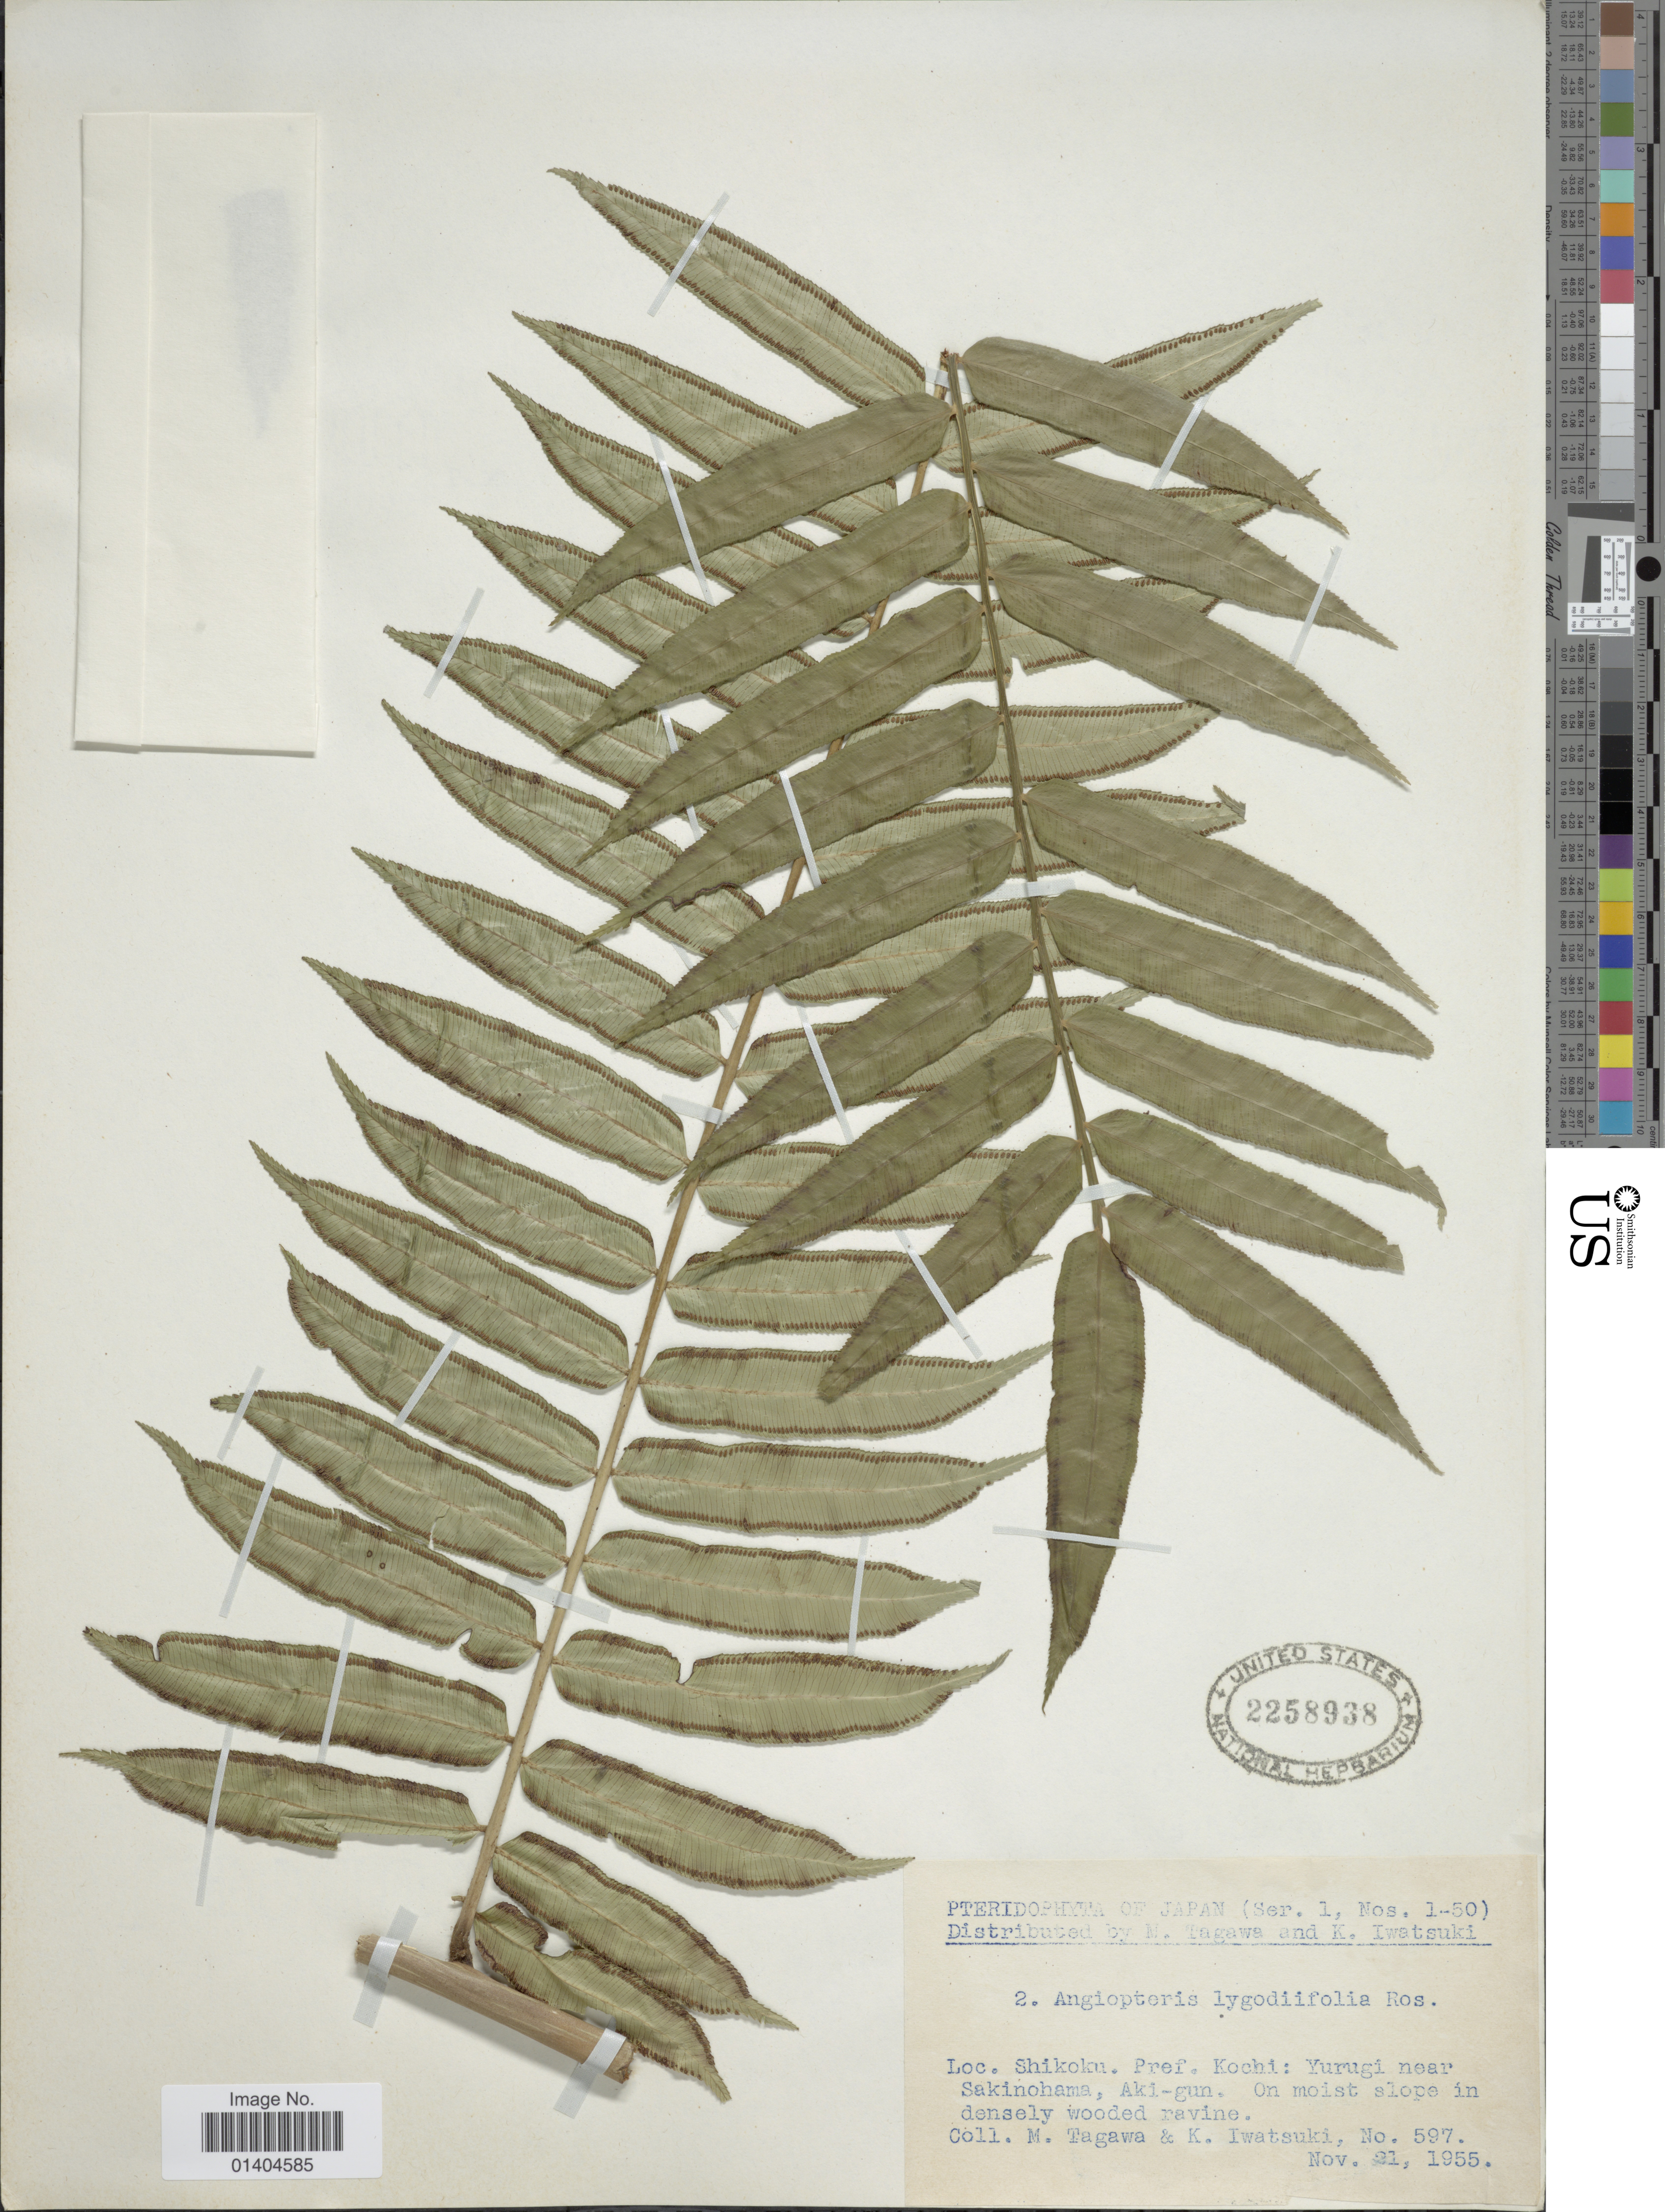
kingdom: Plantae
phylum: Tracheophyta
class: Polypodiopsida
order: Marattiales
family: Marattiaceae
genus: Angiopteris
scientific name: Angiopteris lygodiifolia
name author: Rosenst.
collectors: M. Tagawa & K. Iwatsuki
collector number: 597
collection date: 1955-11-21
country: Japan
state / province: Koti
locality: Shikoku. Pref. Kocho: Yurugi near Sakinohama, Aki-gun.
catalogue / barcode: US 2258938